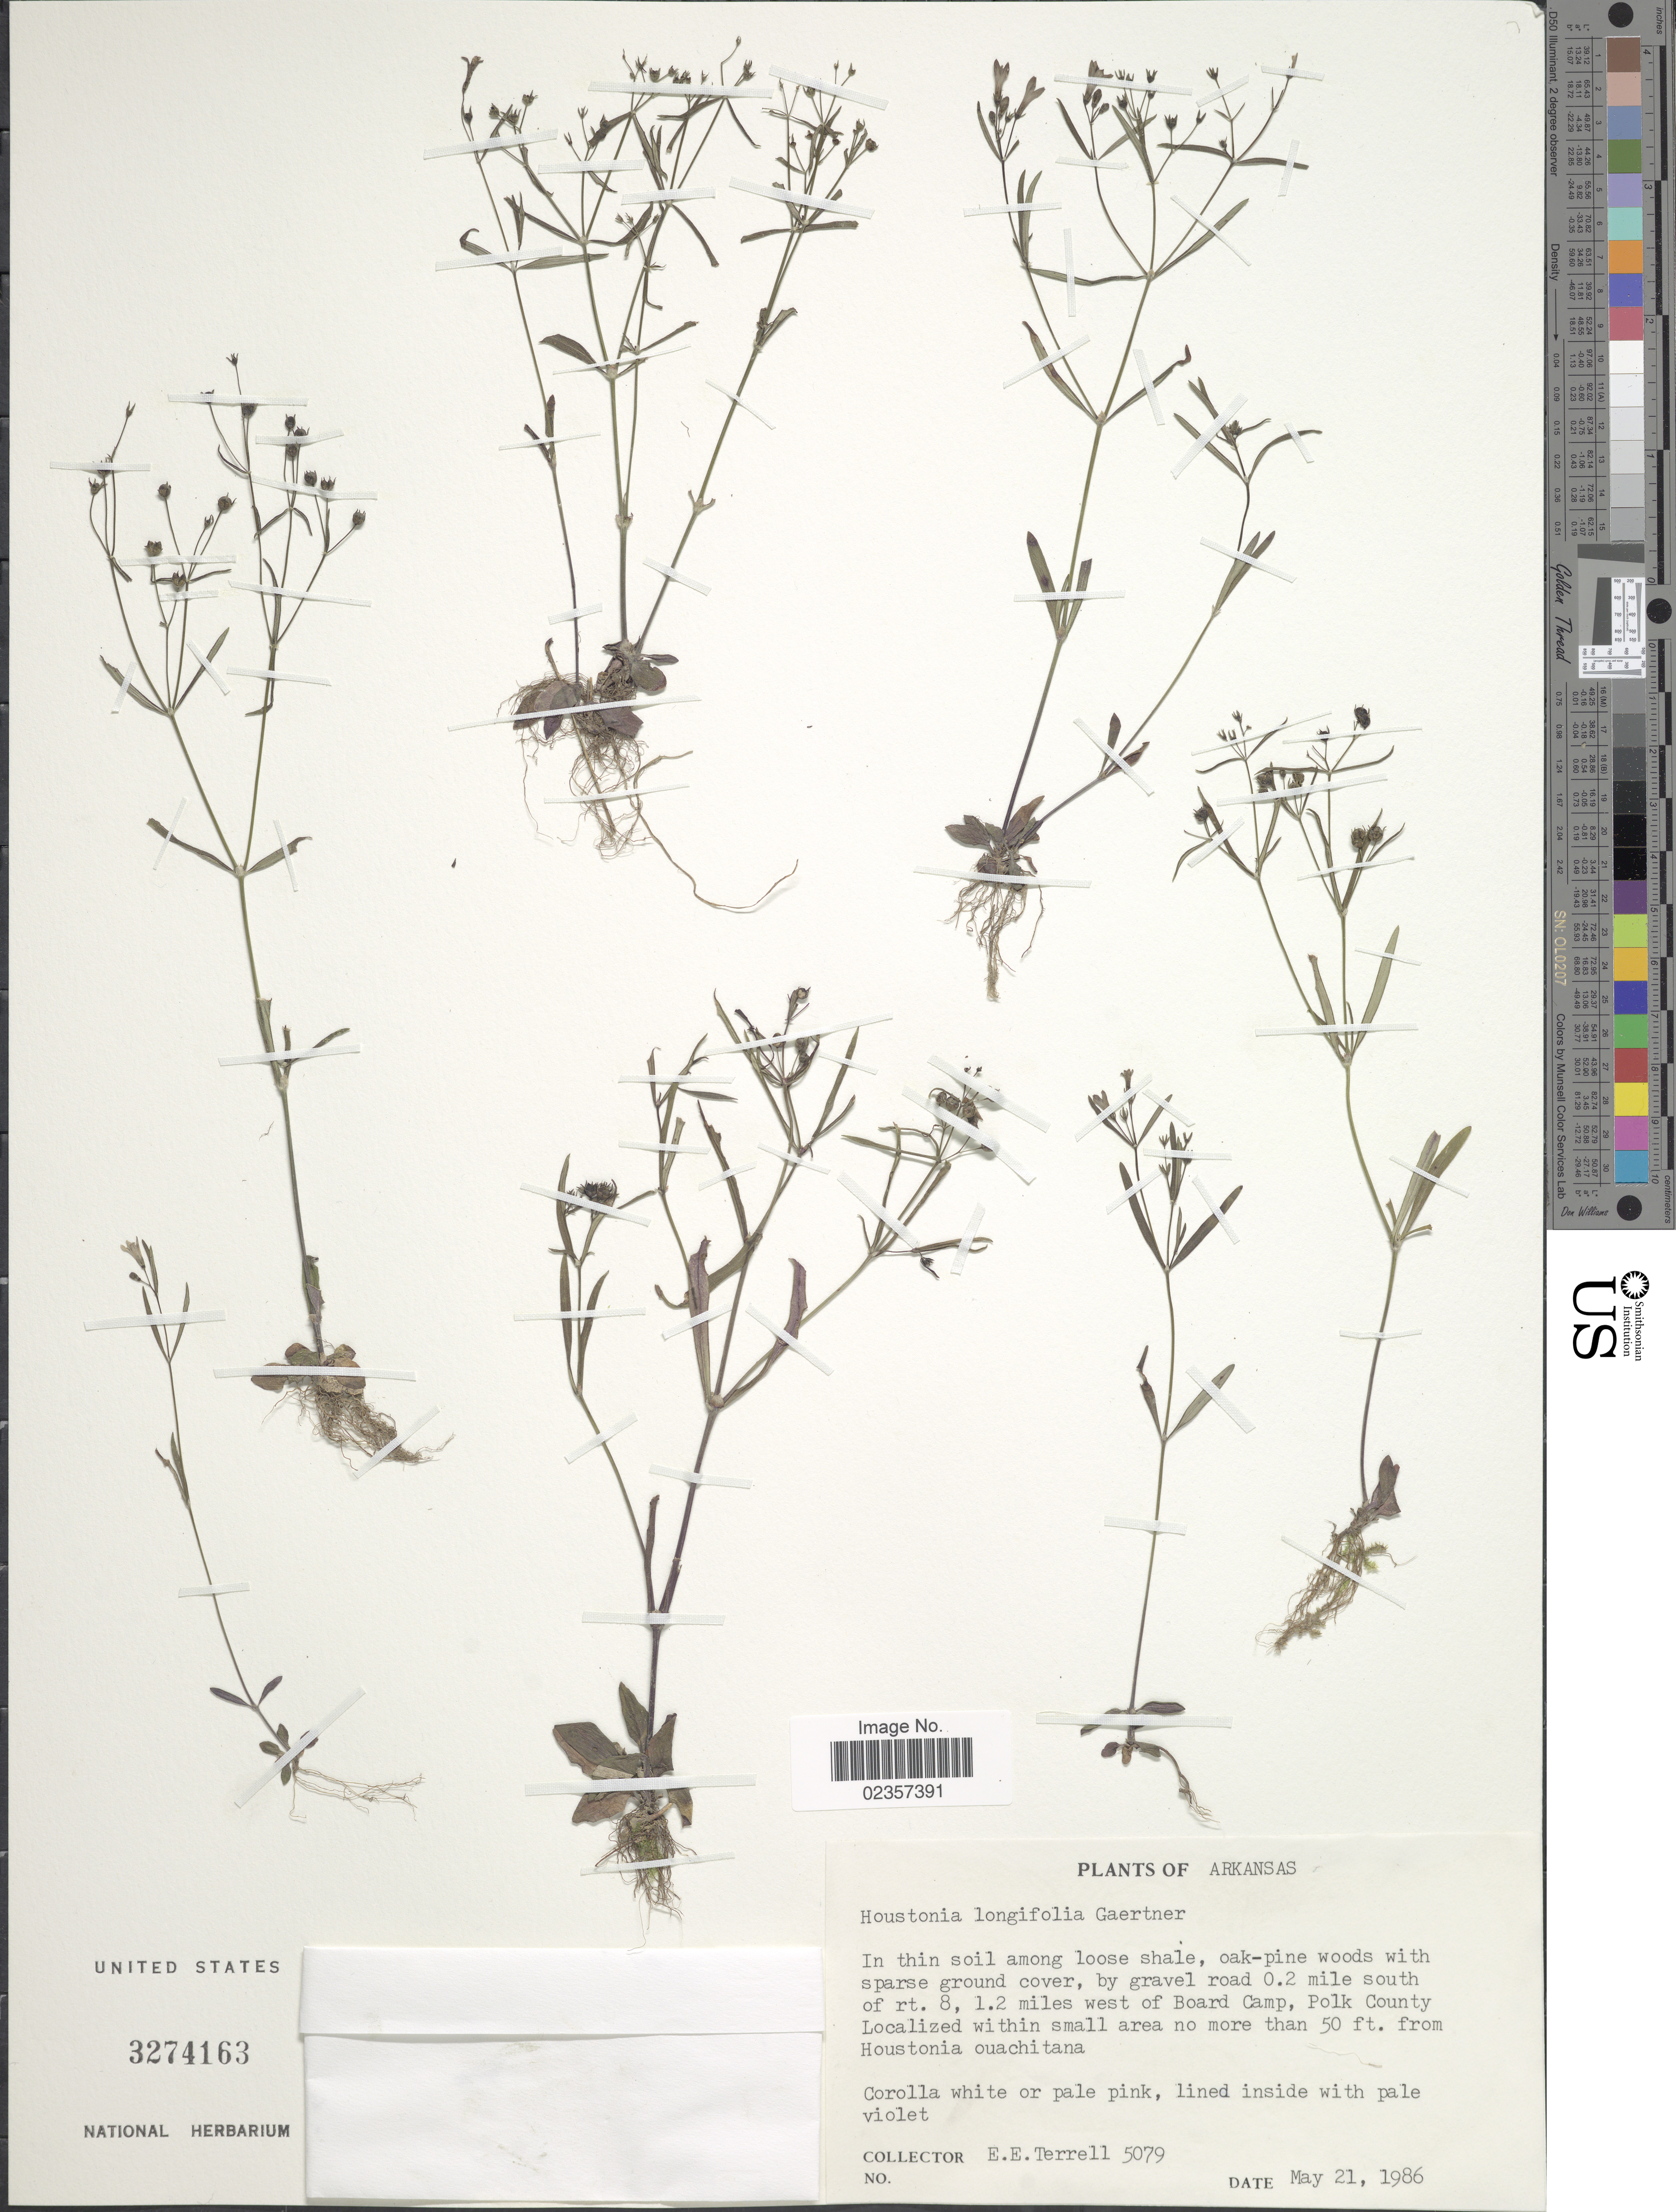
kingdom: Plantae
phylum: Tracheophyta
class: Magnoliopsida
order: Gentianales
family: Rubiaceae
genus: Houstonia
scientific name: Houstonia longifolia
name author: Gaertn.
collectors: E. E. Terrell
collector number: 5079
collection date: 1986-05-21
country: United States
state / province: Arkansas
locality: In thin soil among loose shale, oak-pine woods with sparse ground cover, by gravel road 0.2 mile south of rt. 8, 1.2 miles west of Board Camp, Polk County.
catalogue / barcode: US 3274163